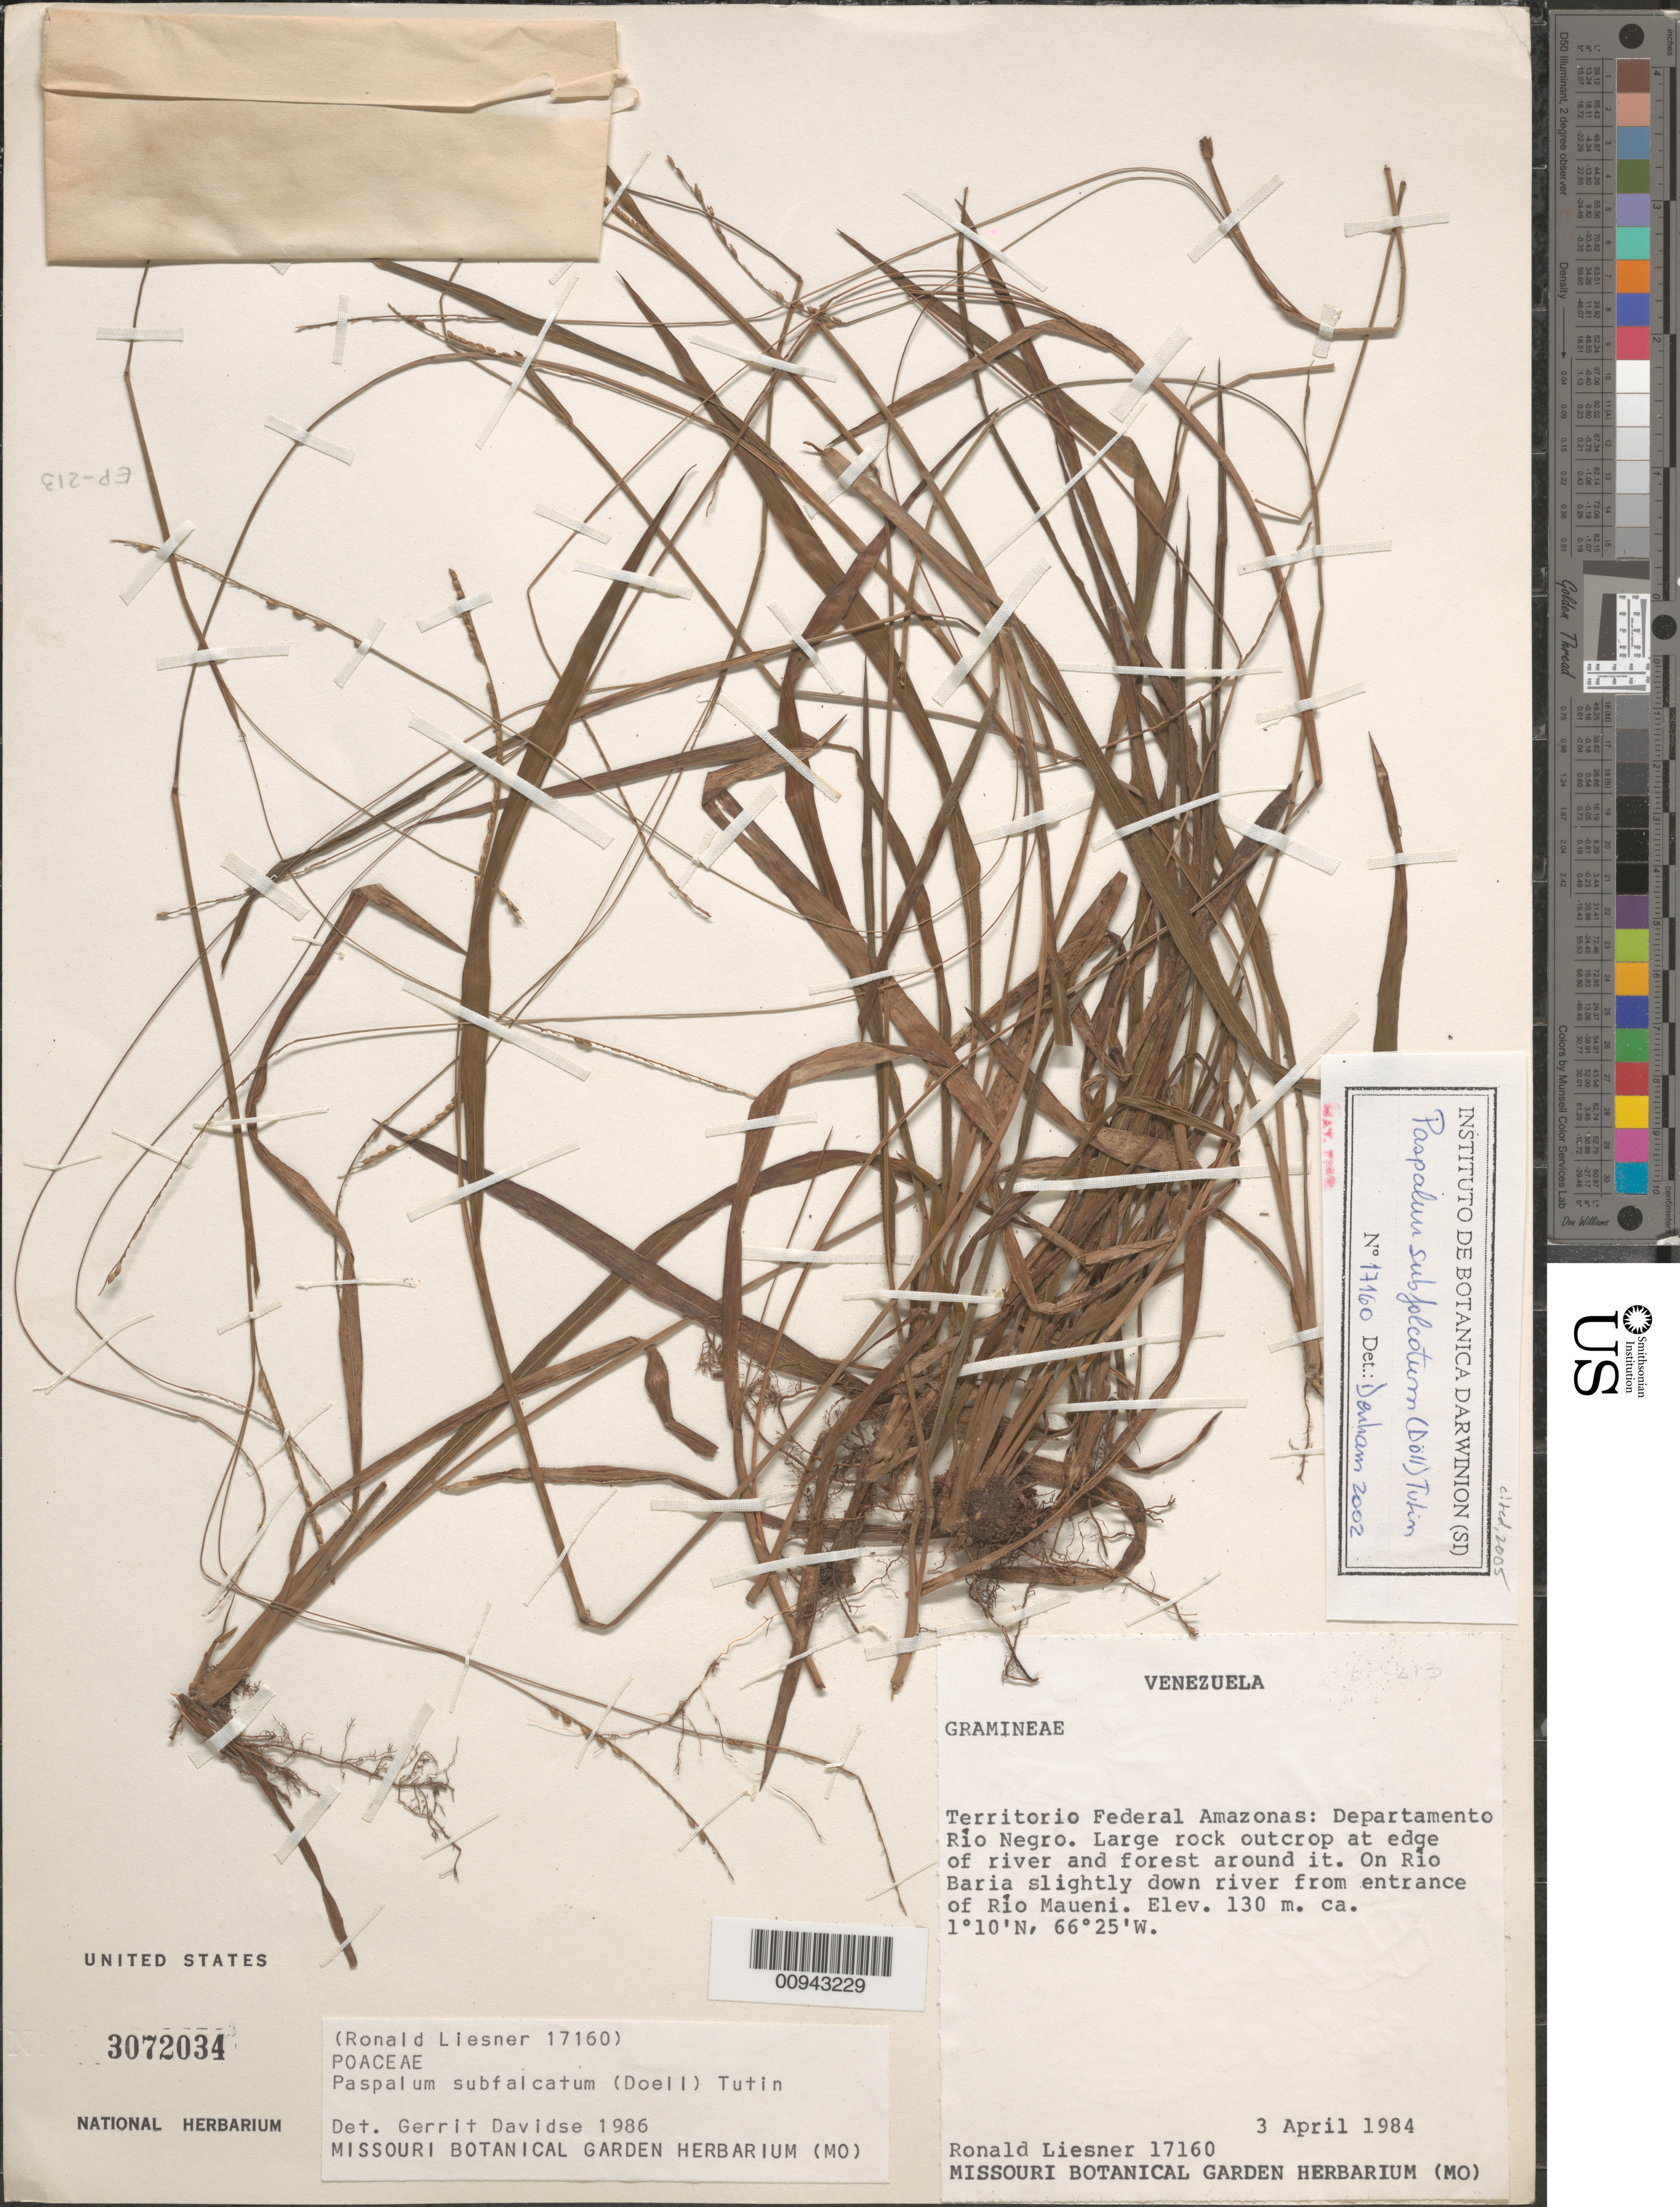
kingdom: Plantae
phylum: Tracheophyta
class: Liliopsida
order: Poales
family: Poaceae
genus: Paspalum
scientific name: Paspalum subfalcatum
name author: (Döll) Tutin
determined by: Dehman, --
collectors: R. L. Liesner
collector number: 17160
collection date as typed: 3-Apr-84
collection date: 1984-04-03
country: Venezuela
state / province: Amazonas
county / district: Río Negro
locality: Río Baria, down river from entrance of Río Maueni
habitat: Large rock outcrop at edge of river and forest around it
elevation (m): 130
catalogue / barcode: US 3072034